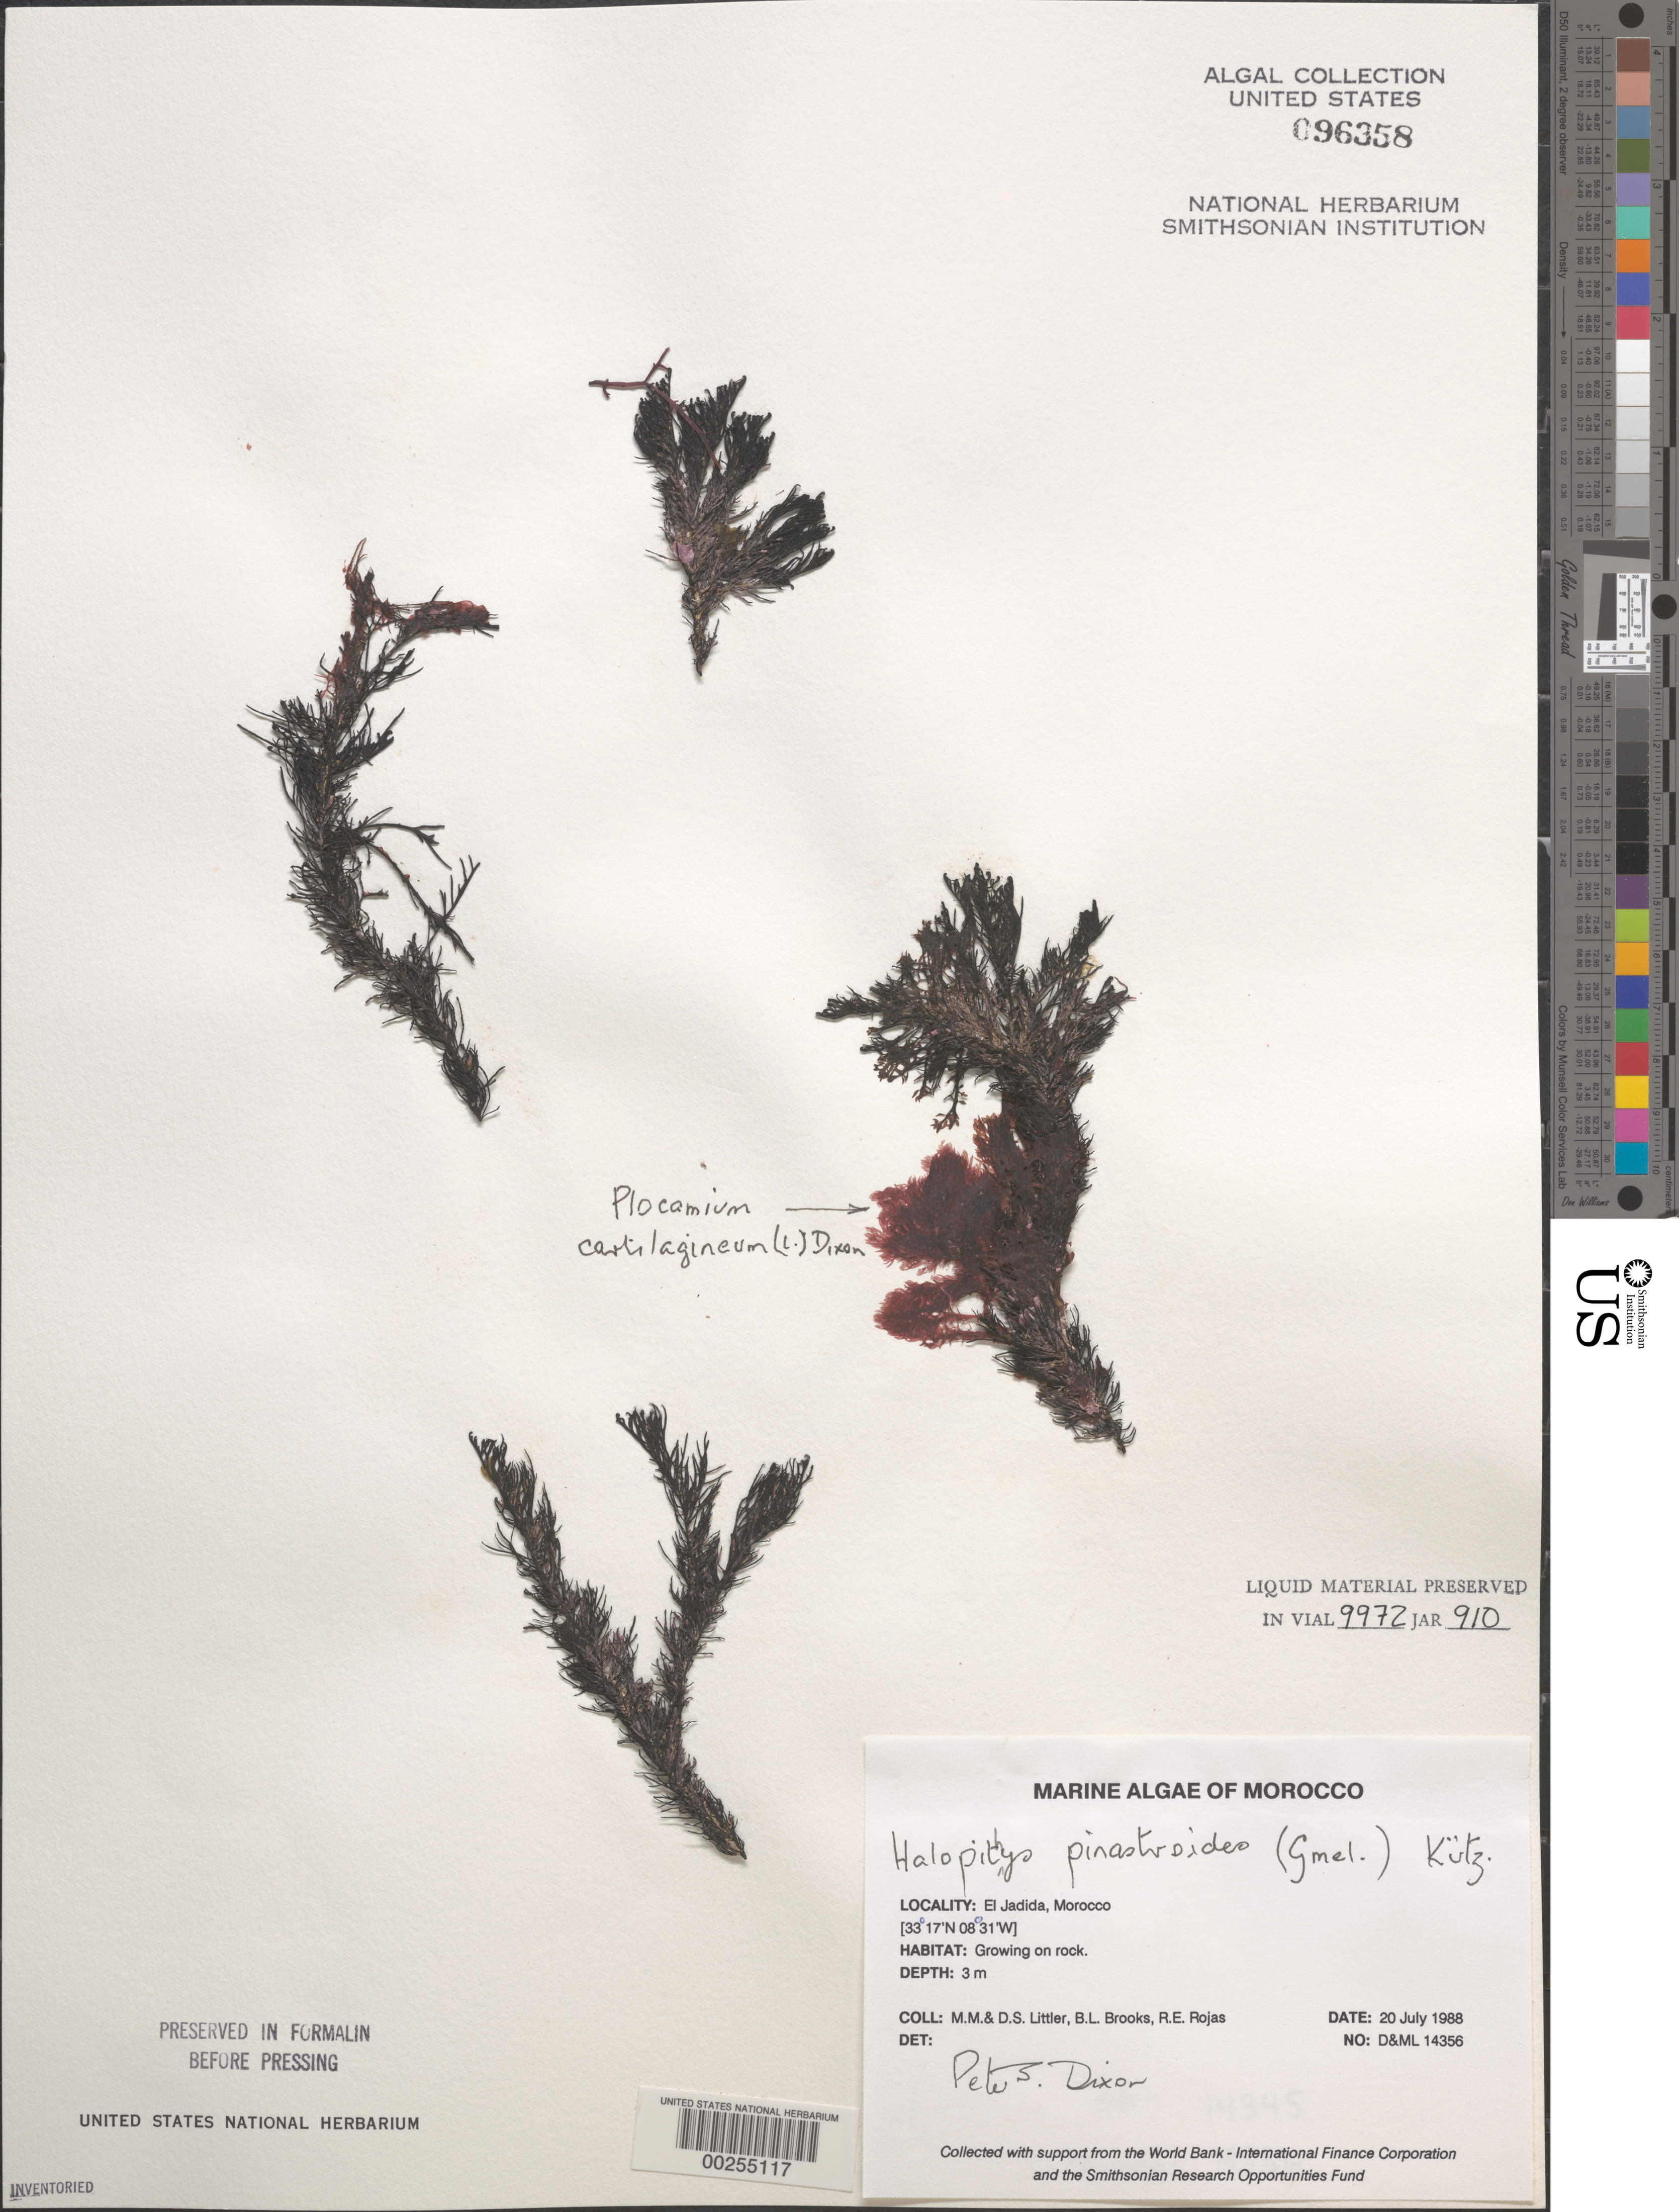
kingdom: Plantae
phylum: Rhodophyta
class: Florideophyceae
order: Ceramiales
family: Rhodomelaceae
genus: Halopithys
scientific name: Halopithys incurvus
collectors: M. M. Littler, D. S. Littler, B. Brooks & R. Rojas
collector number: D&ML 14356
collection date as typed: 20 Jul 1988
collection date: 1988-07-20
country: Morocco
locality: El Jadida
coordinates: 33 17'N, 08 31'W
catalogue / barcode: US 96358